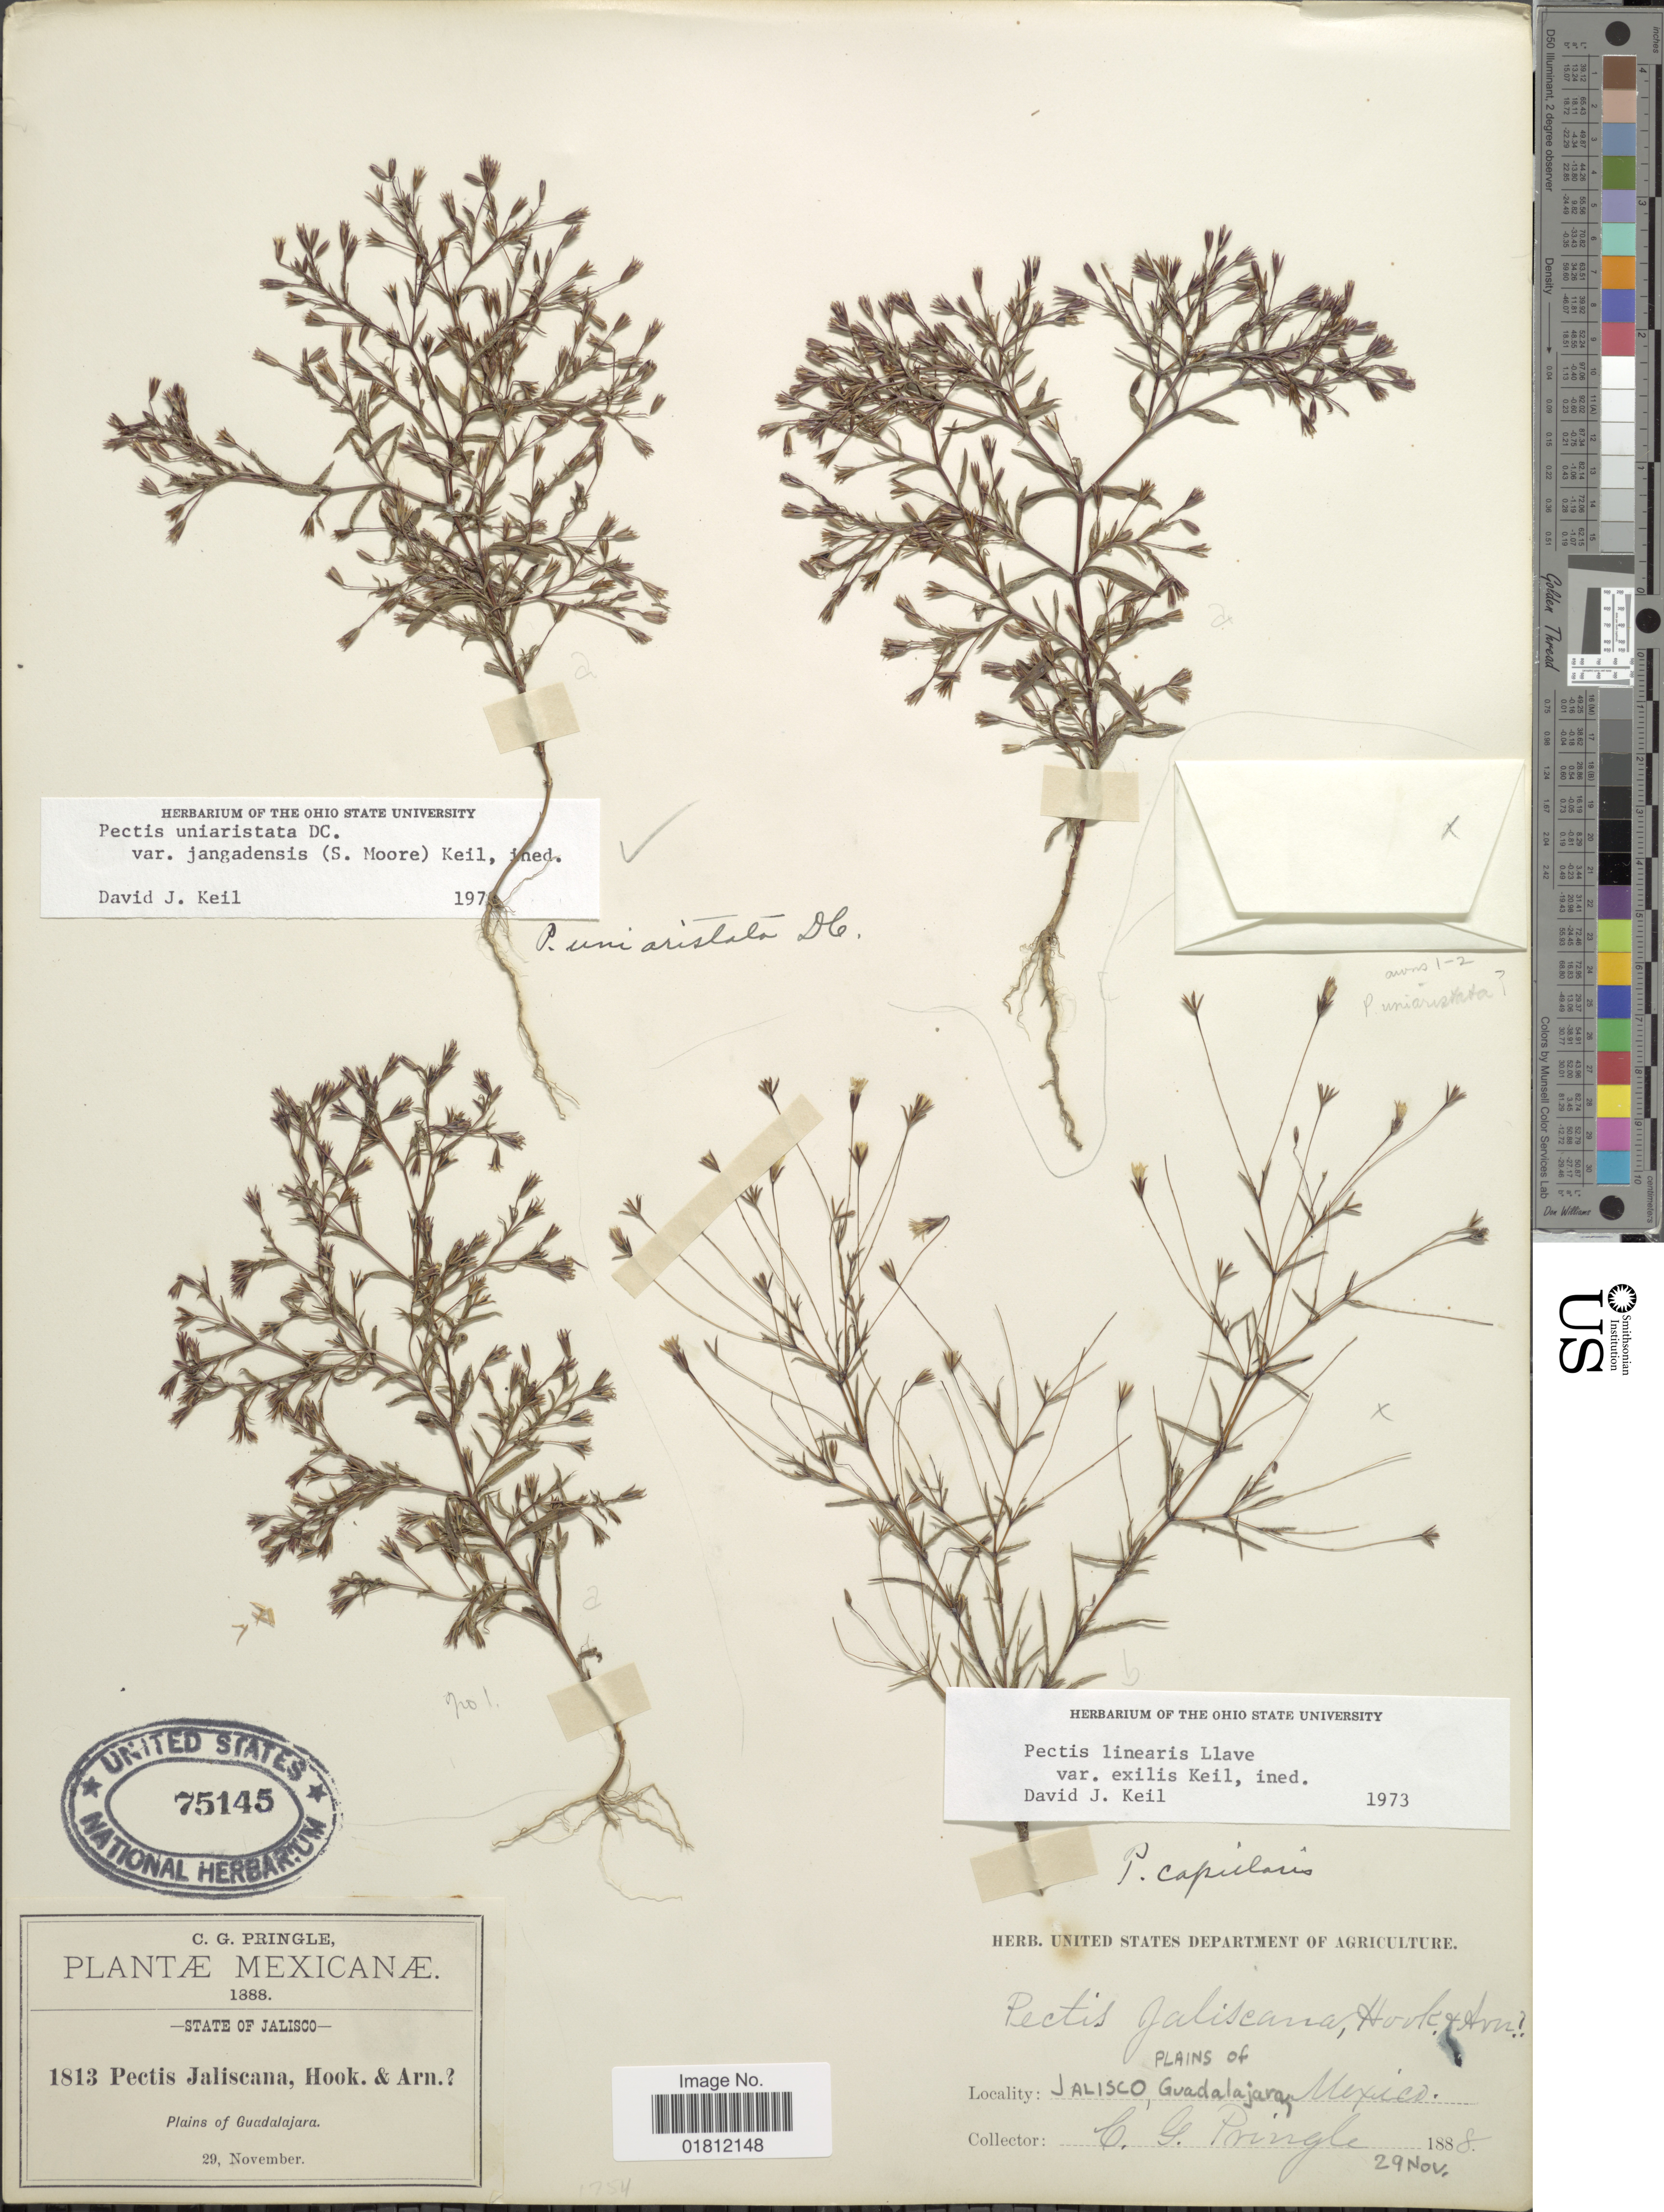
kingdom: Plantae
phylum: Tracheophyta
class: Magnoliopsida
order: Asterales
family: Asteraceae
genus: Pectis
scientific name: Pectis uniaristata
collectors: C. G. Pringle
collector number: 1813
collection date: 1888-11-29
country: Mexico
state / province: Jalisco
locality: State of Jalisco, Plains of Guadalajara.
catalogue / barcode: US 75145